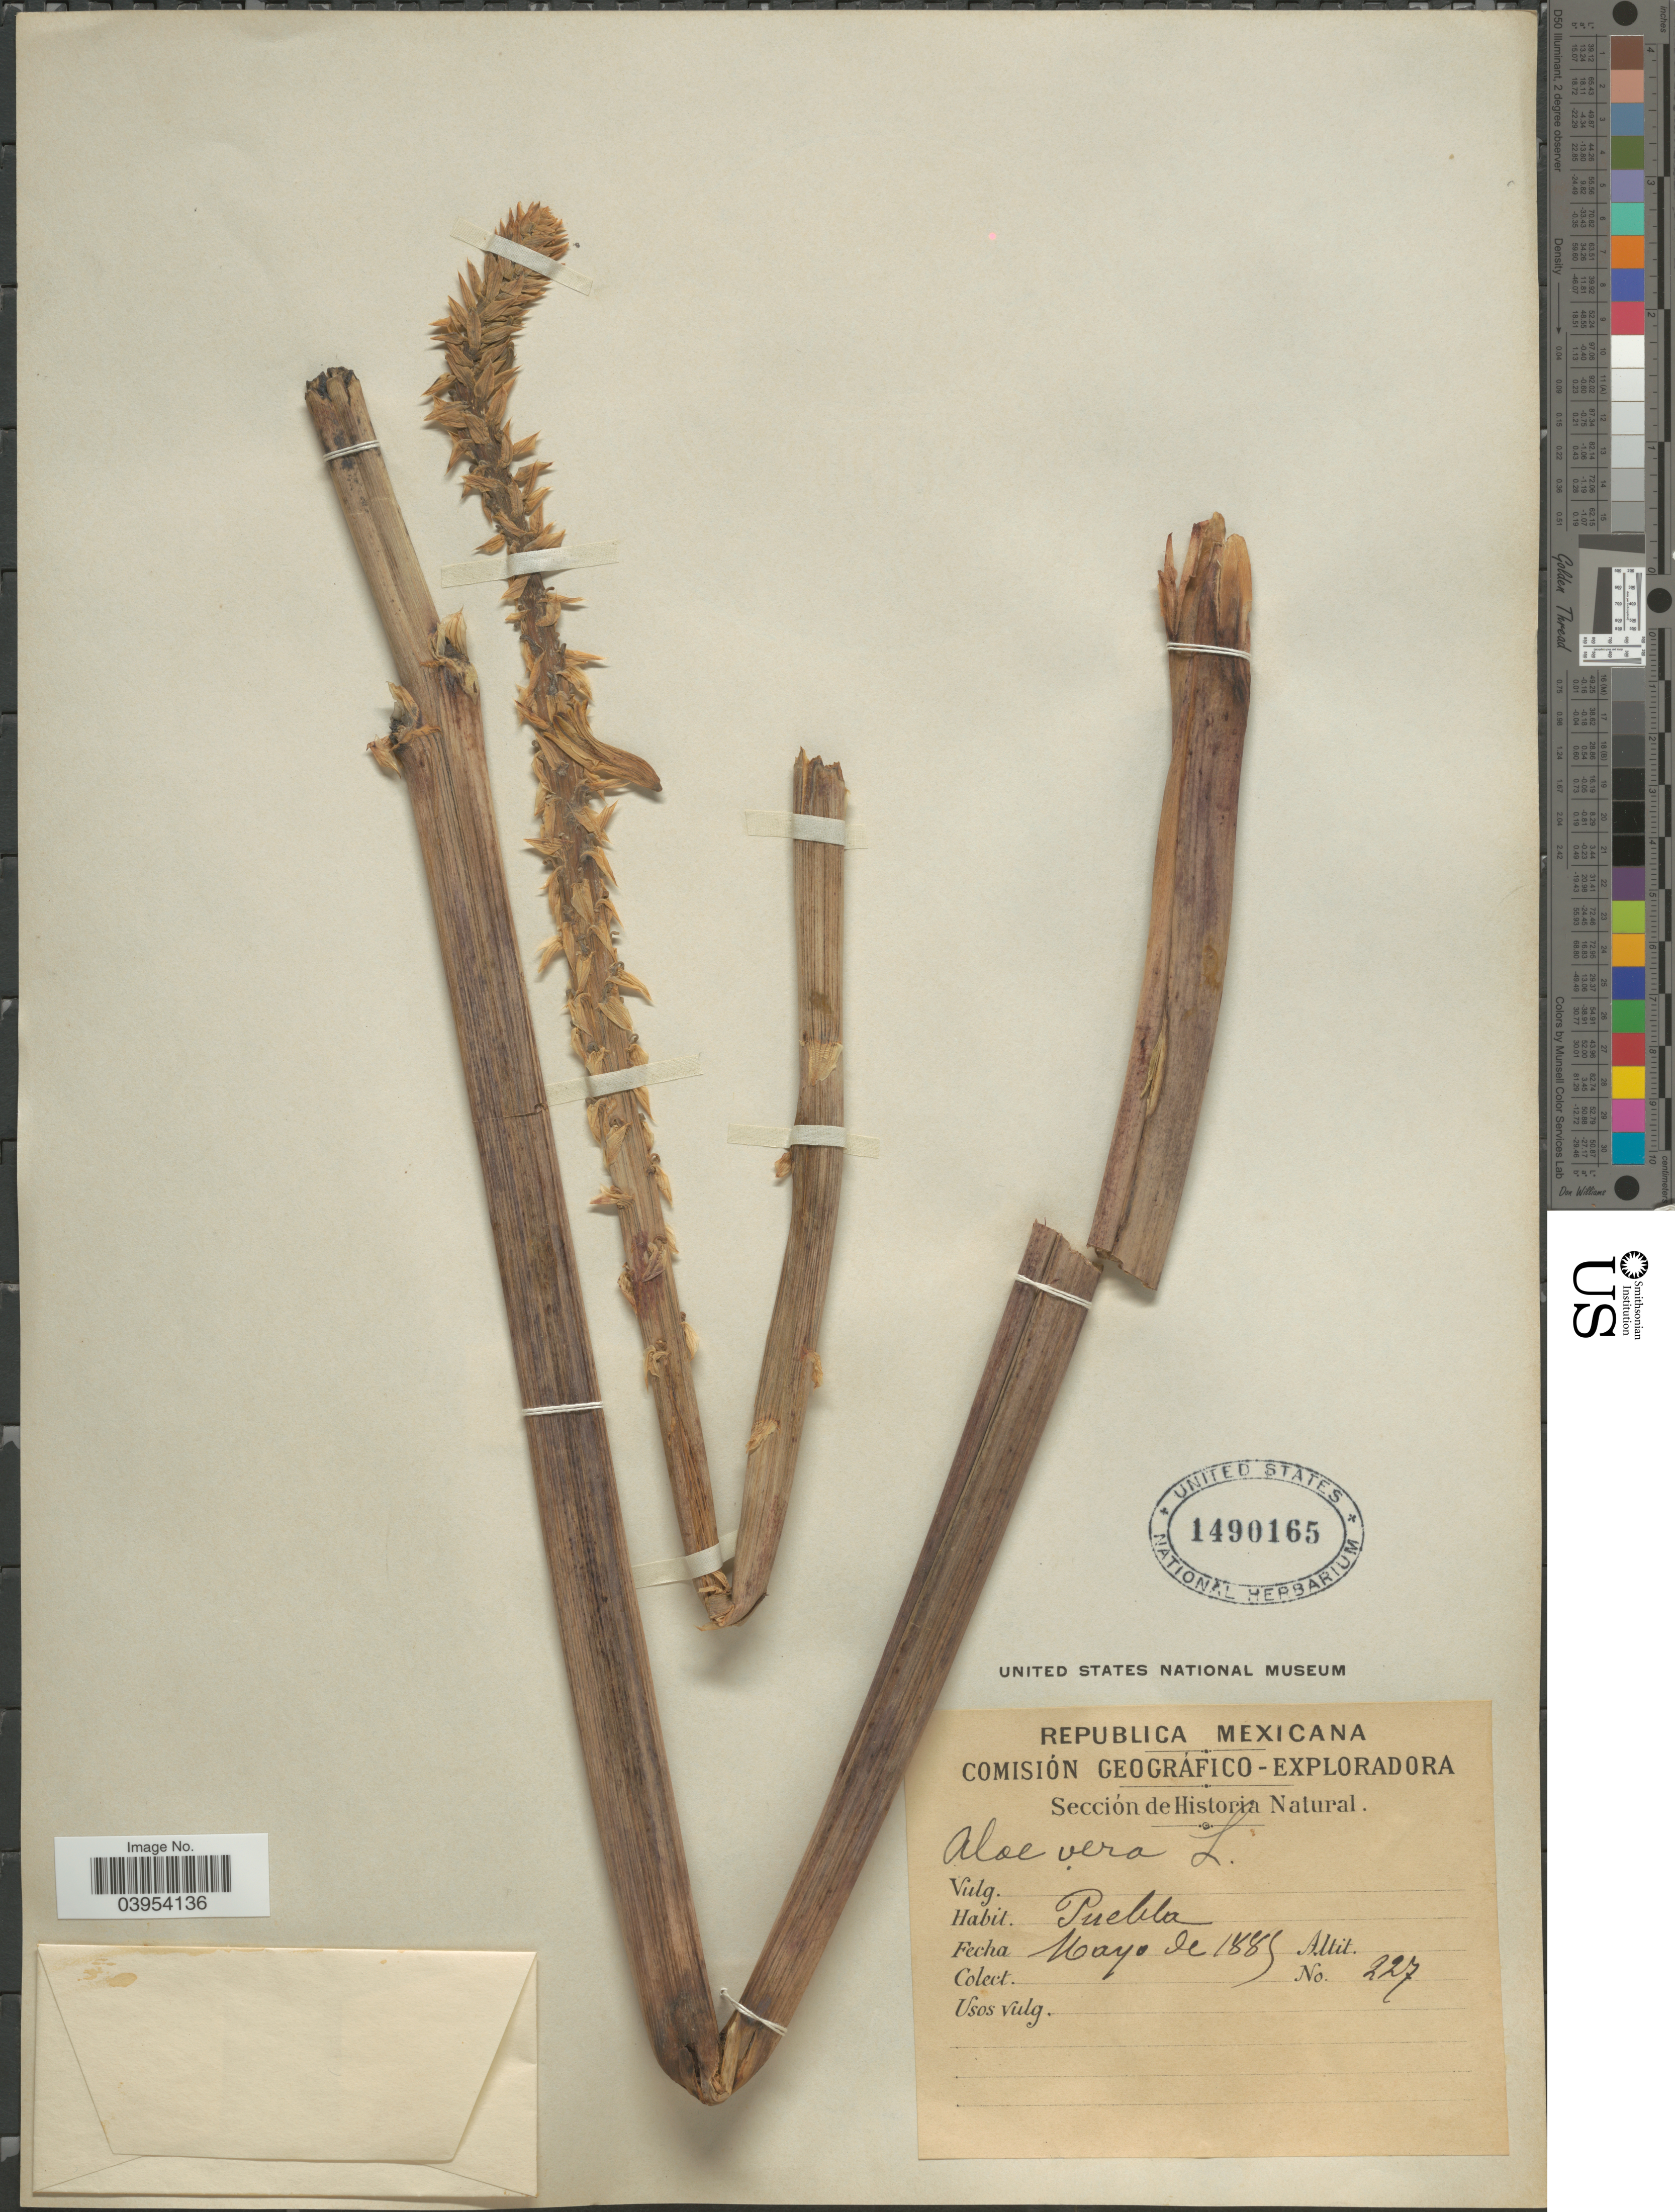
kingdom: Plantae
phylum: Tracheophyta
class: Liliopsida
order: Asparagales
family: Asphodelaceae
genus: Aloe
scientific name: Aloe vera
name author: L.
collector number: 227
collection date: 1885-05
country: Mexico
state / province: Puebla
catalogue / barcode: US 1490165